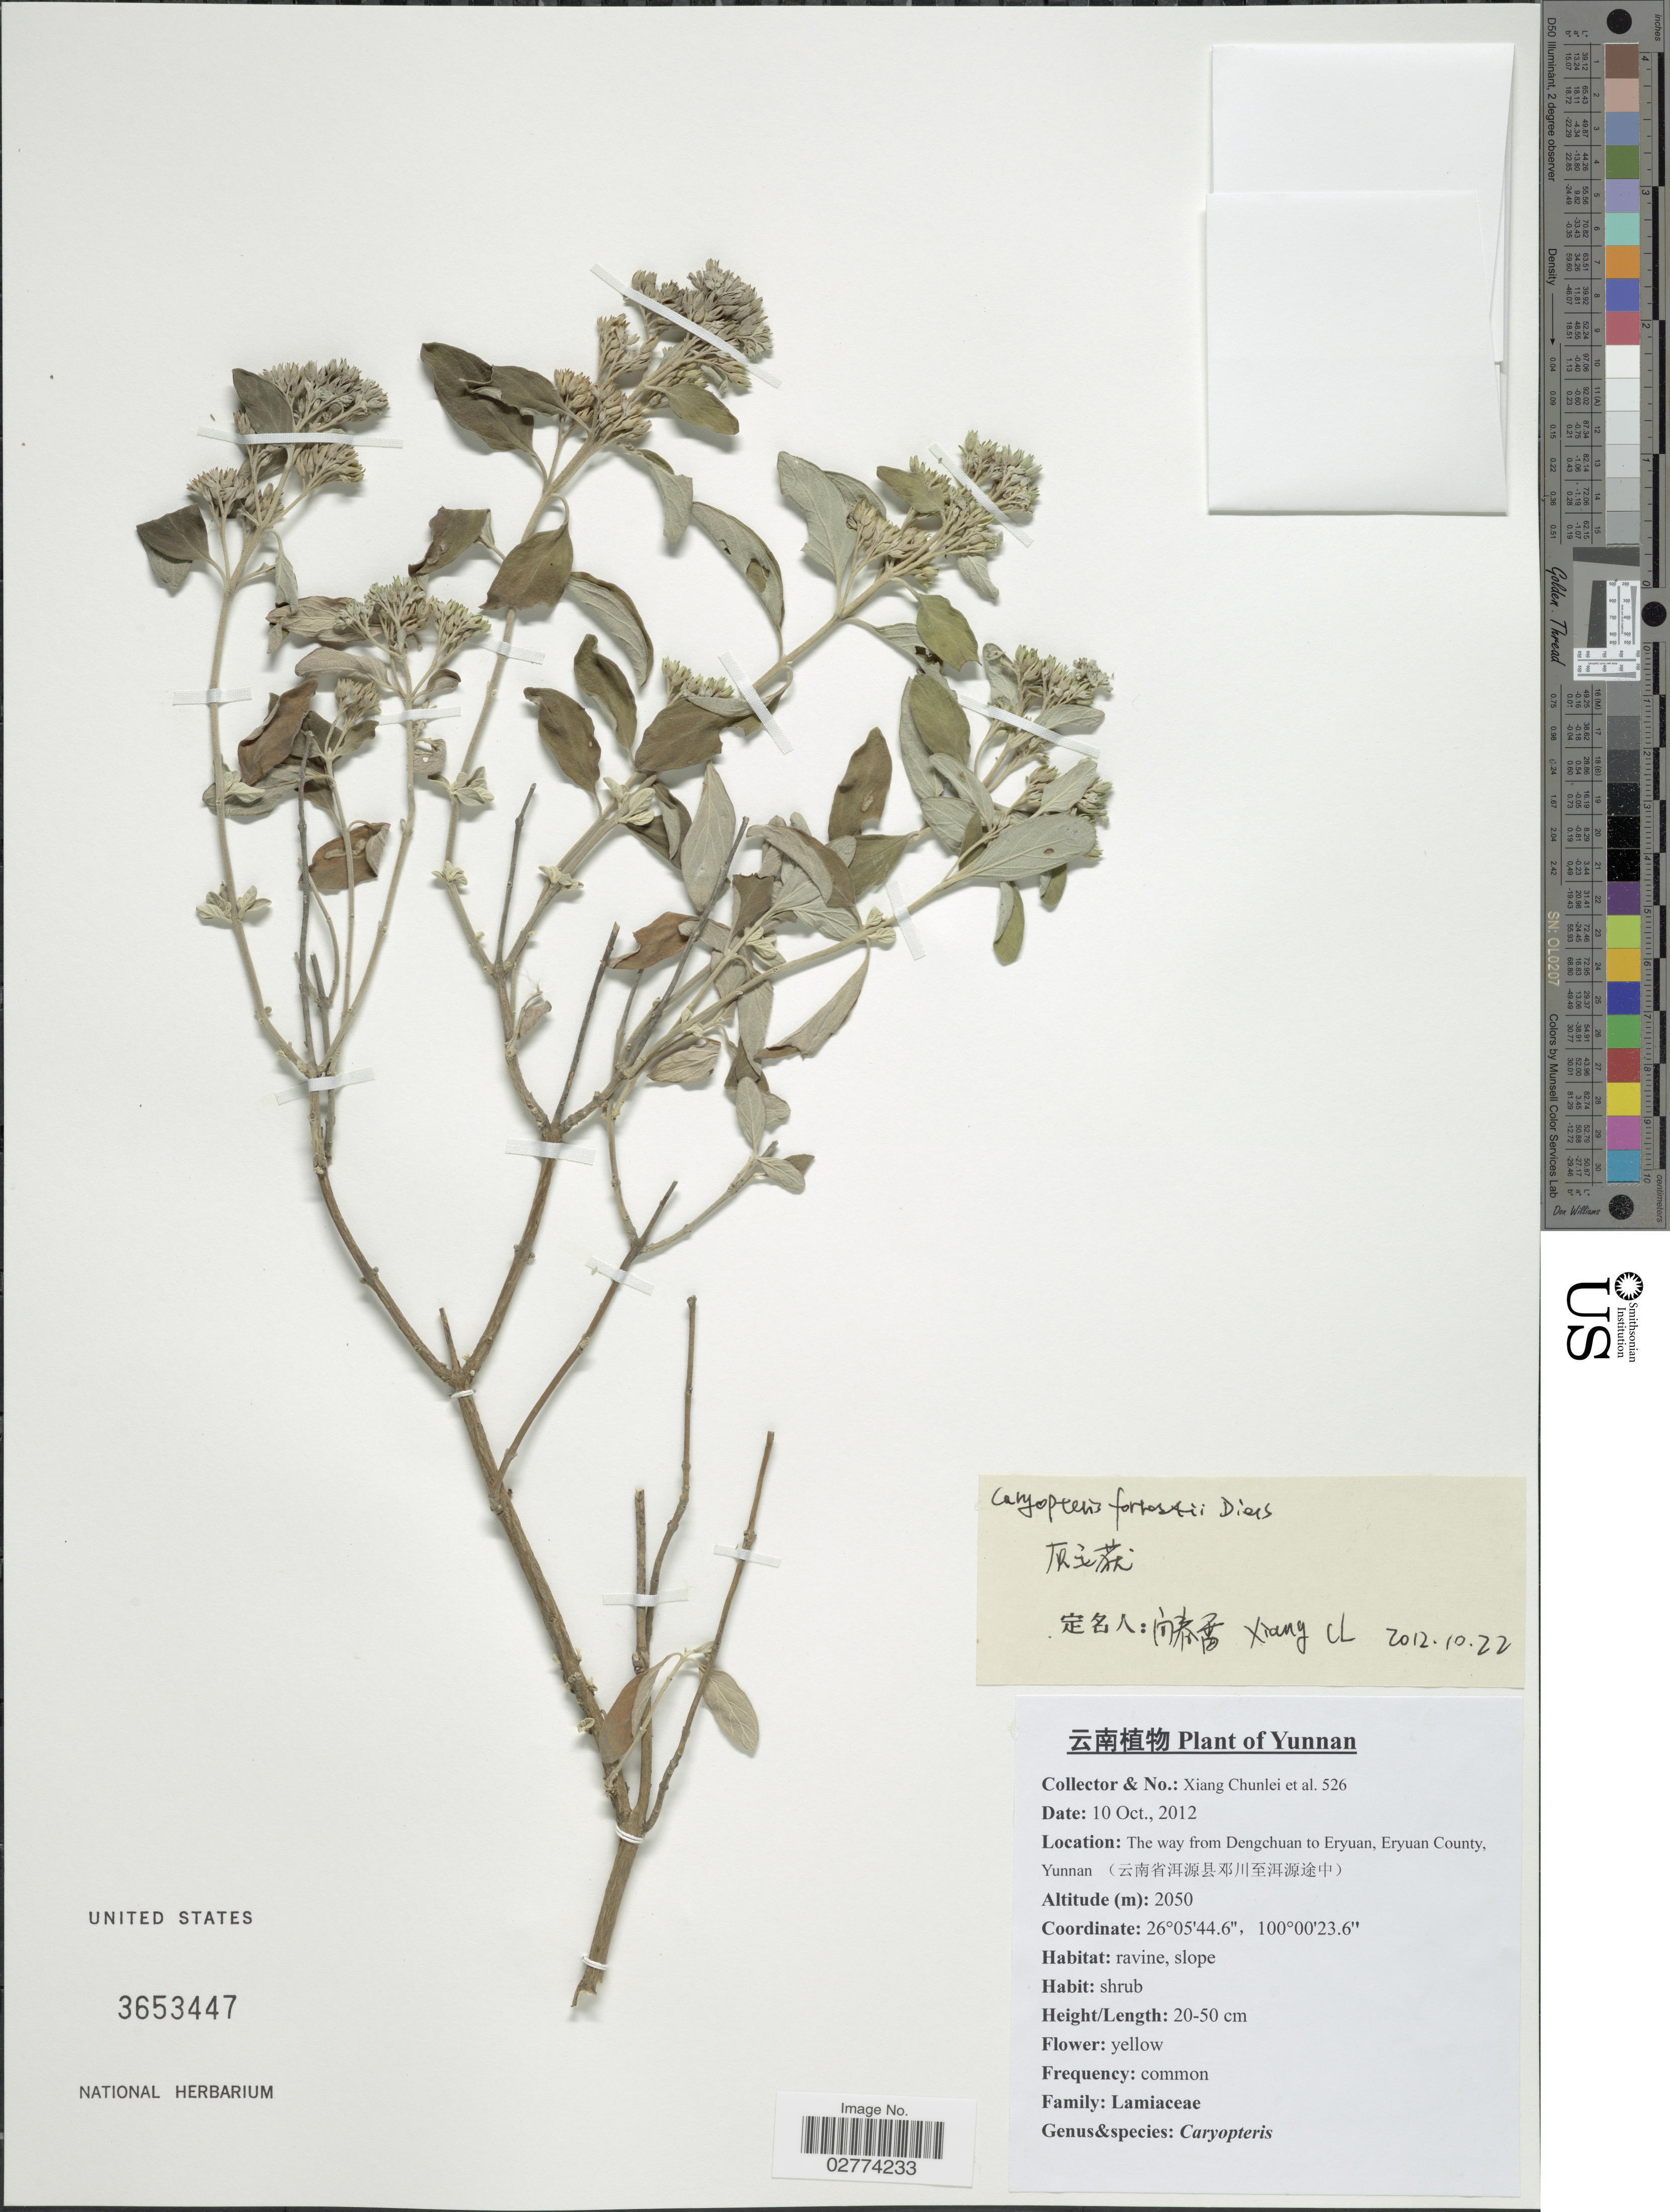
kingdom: Plantae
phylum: Tracheophyta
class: Magnoliopsida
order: Lamiales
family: Lamiaceae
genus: Caryopteris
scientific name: Caryopteris forrestii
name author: Diels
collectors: X. Chunlei & et al.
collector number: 526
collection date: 2012-10-10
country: China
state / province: Yunnan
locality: The way from Dengchuan to Eryuan, Eryuan County, (X).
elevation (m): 2050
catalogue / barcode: US 3653447